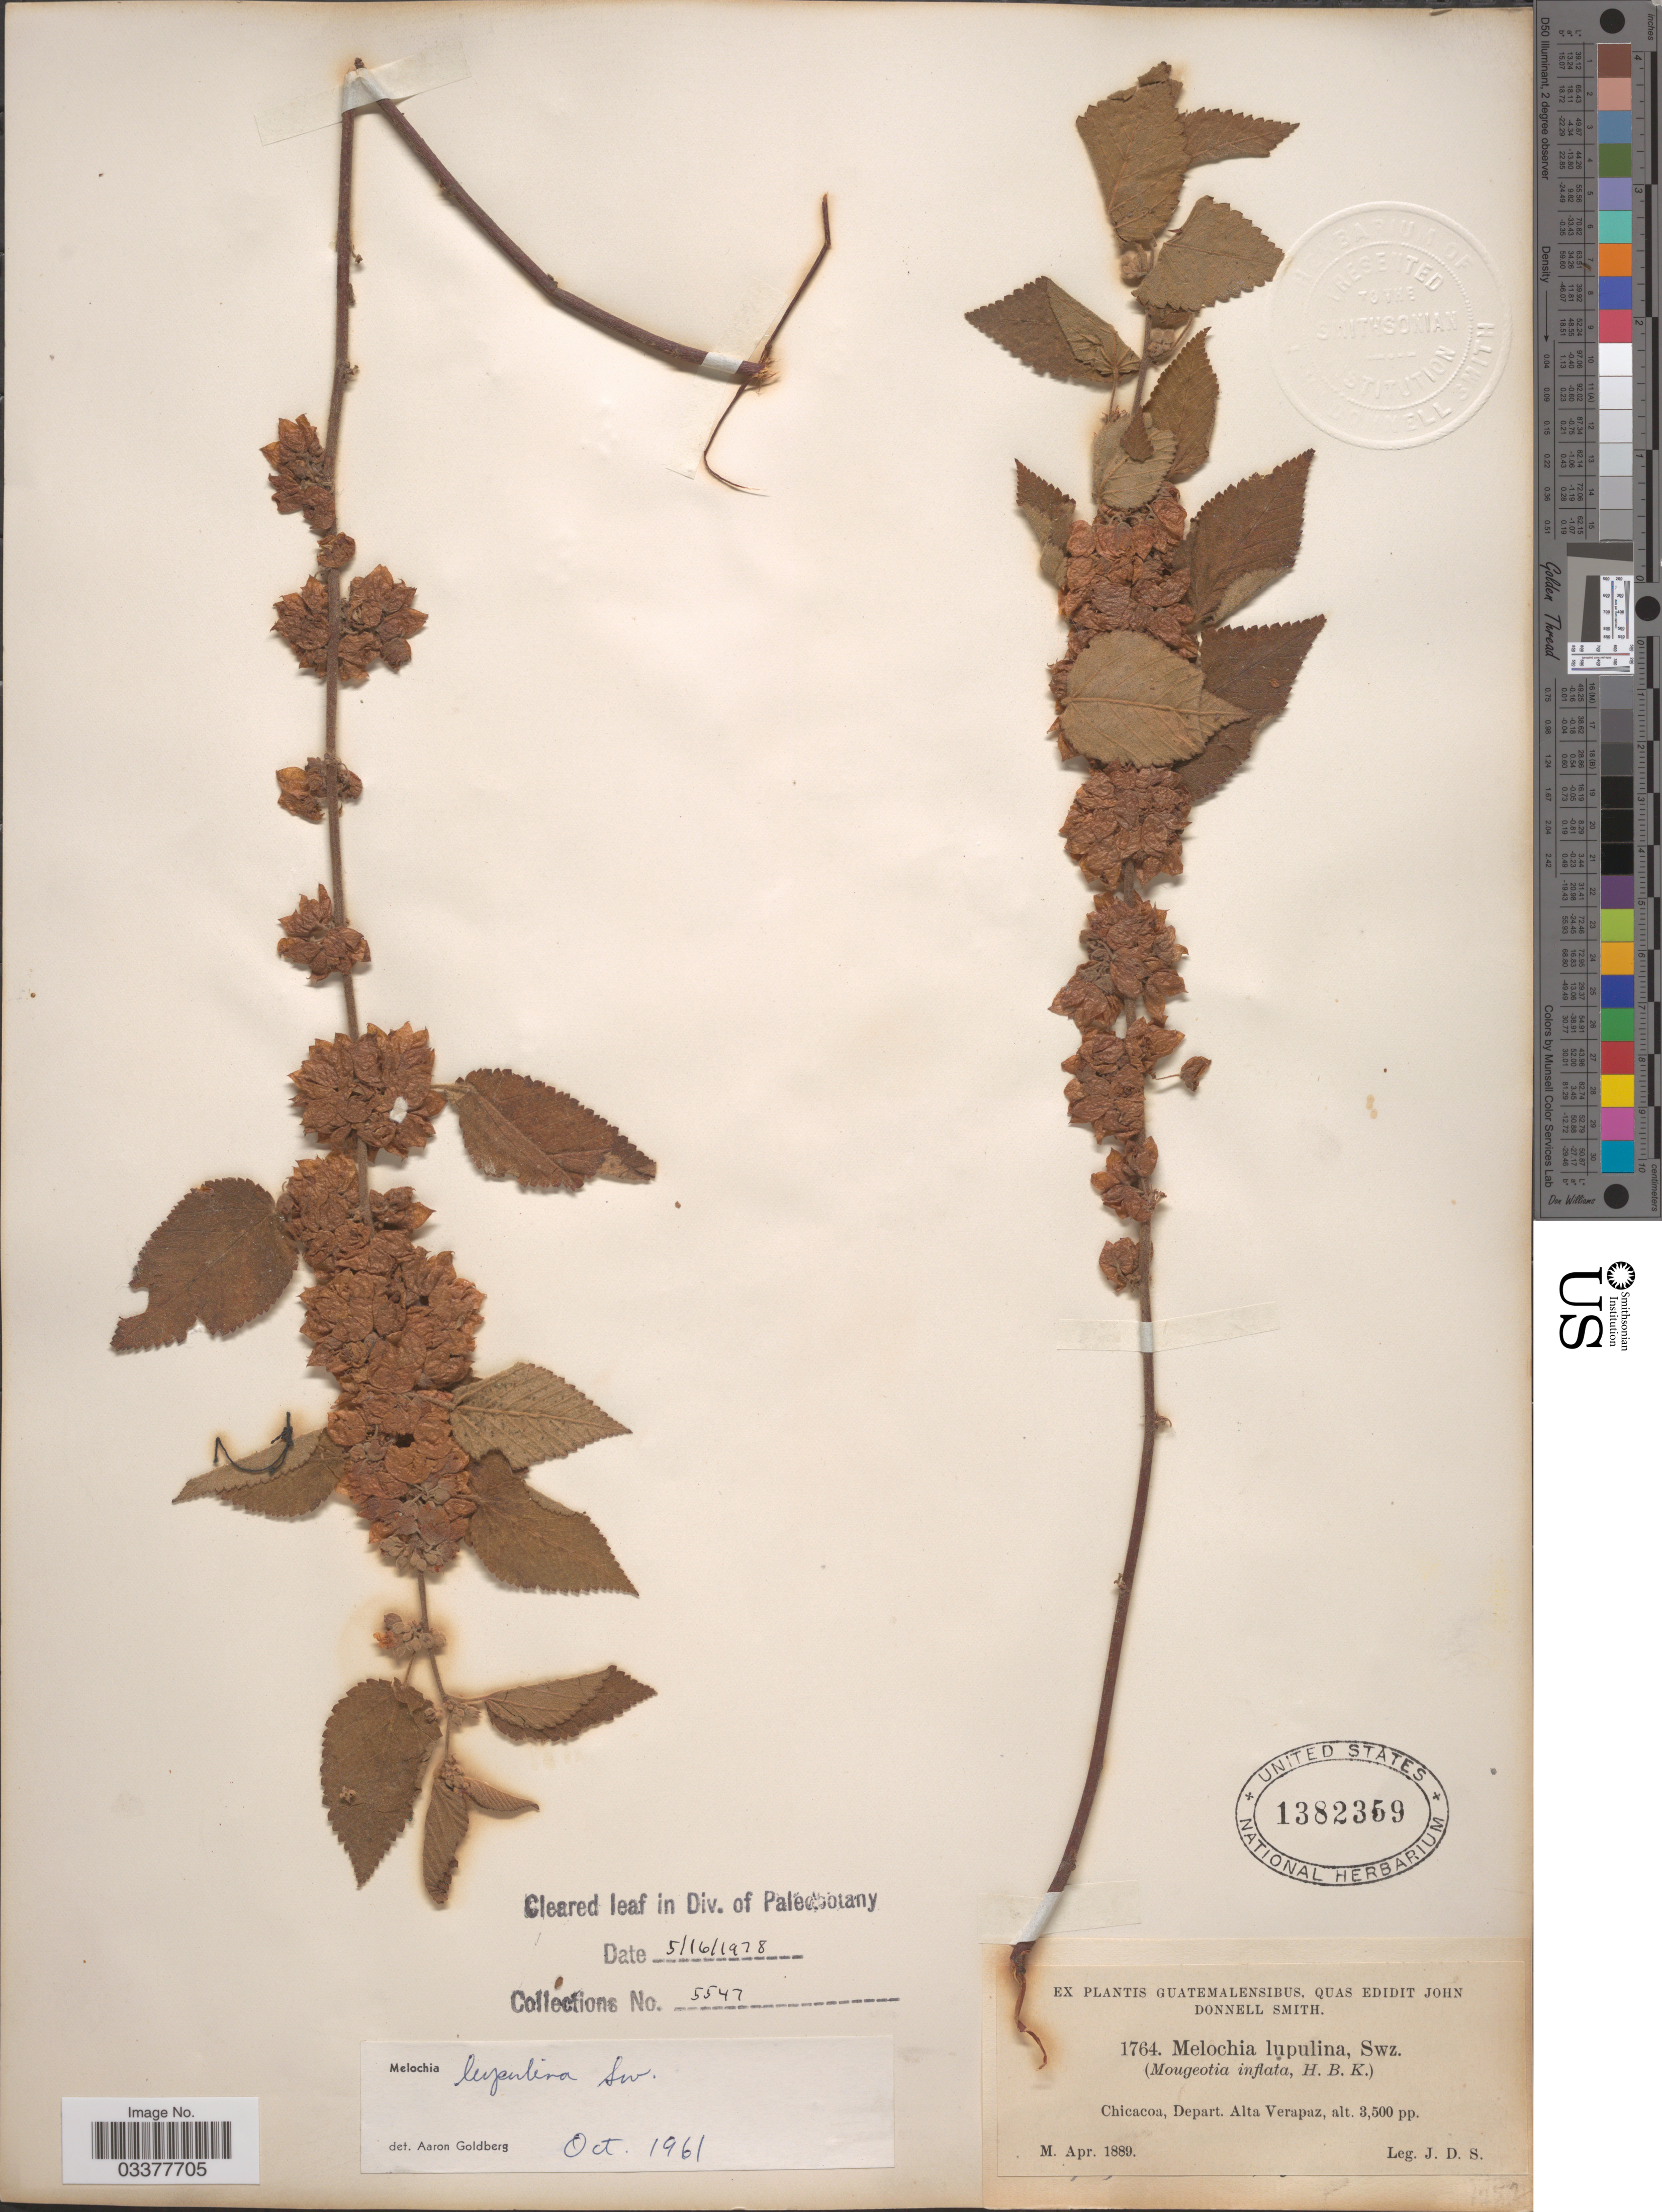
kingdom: Plantae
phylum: Tracheophyta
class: Magnoliopsida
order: Malvales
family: Malvaceae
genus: Melochia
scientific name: Melochia lupulina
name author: Sw.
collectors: J. Donnell Smith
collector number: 1764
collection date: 1889-04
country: Guatemala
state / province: Alta Verapaz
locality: Chicacoa, Depart. Alta Verapaz.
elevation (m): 1067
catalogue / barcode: US 1382359